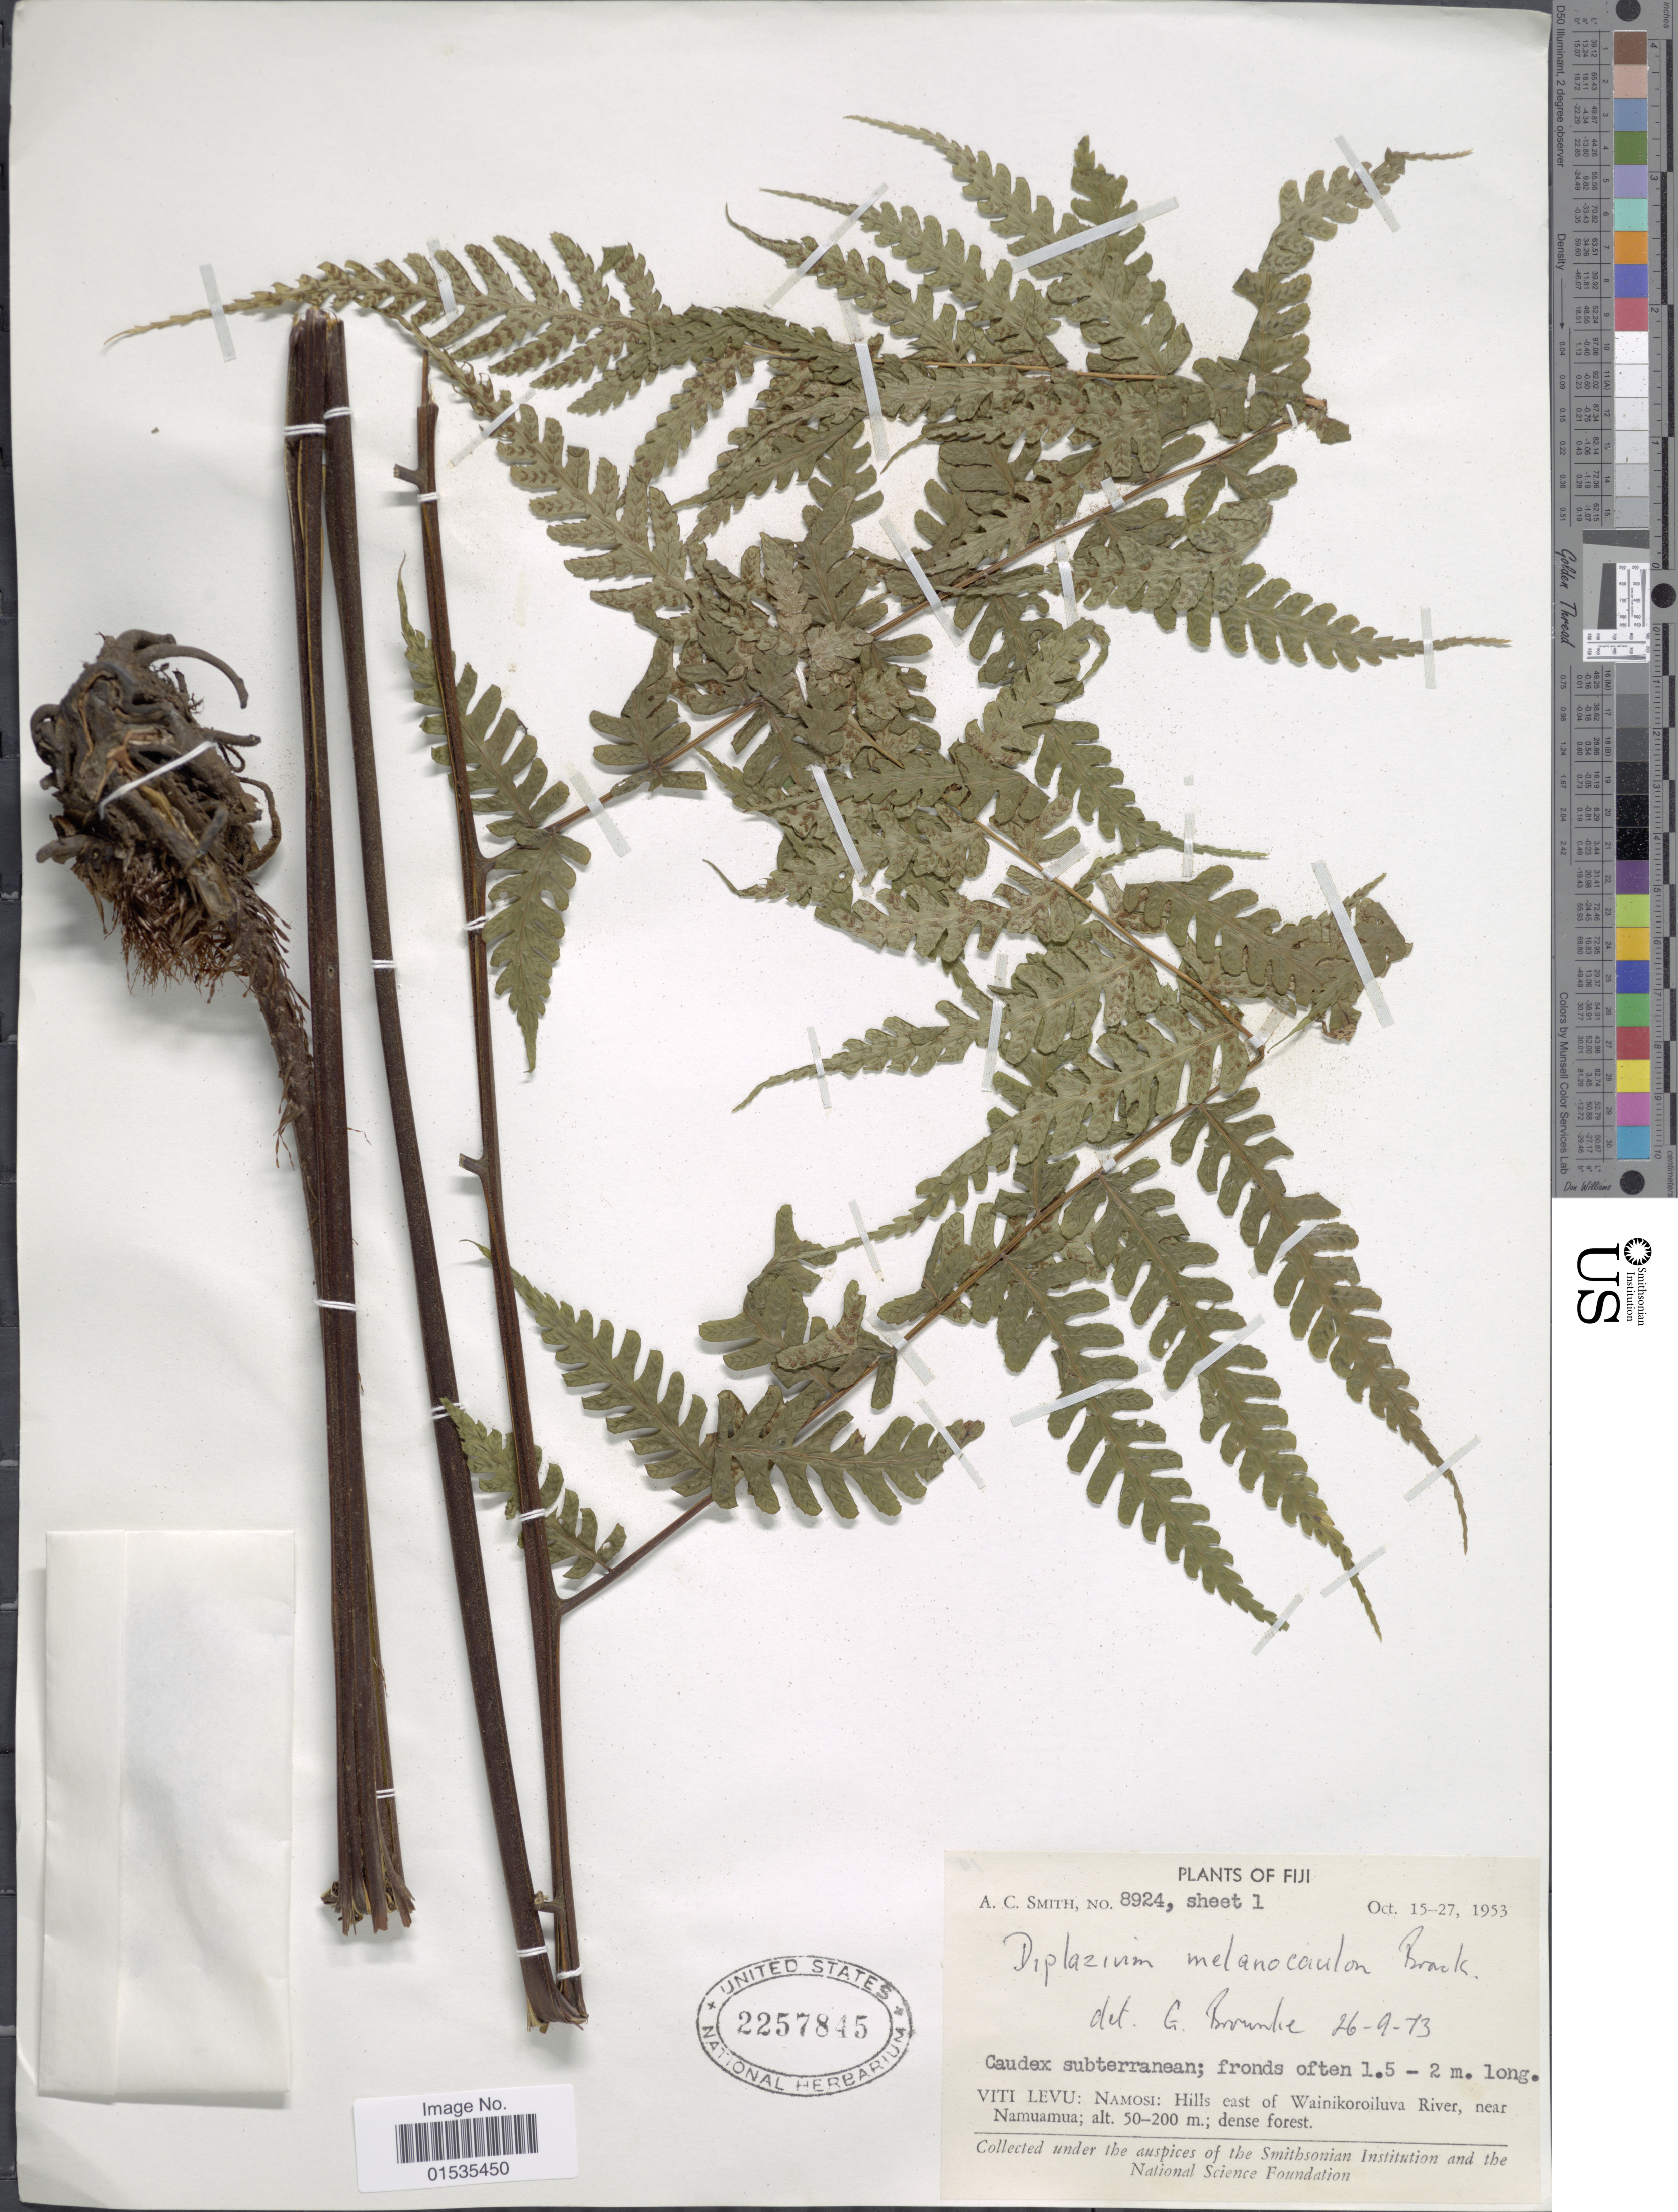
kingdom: Plantae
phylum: Tracheophyta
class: Polypodiopsida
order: Polypodiales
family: Athyriaceae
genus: Diplazium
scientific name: Diplazium melanocaulon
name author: Brack. in Wilkes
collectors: A. C. Smith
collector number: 8924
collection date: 1953-10-15/1953-10-27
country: Fiji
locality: Viti Levu: Namosi; Hills east of Wainikoroiluva River, near Namuamua, Caudex subterranean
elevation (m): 50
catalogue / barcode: US 2257845